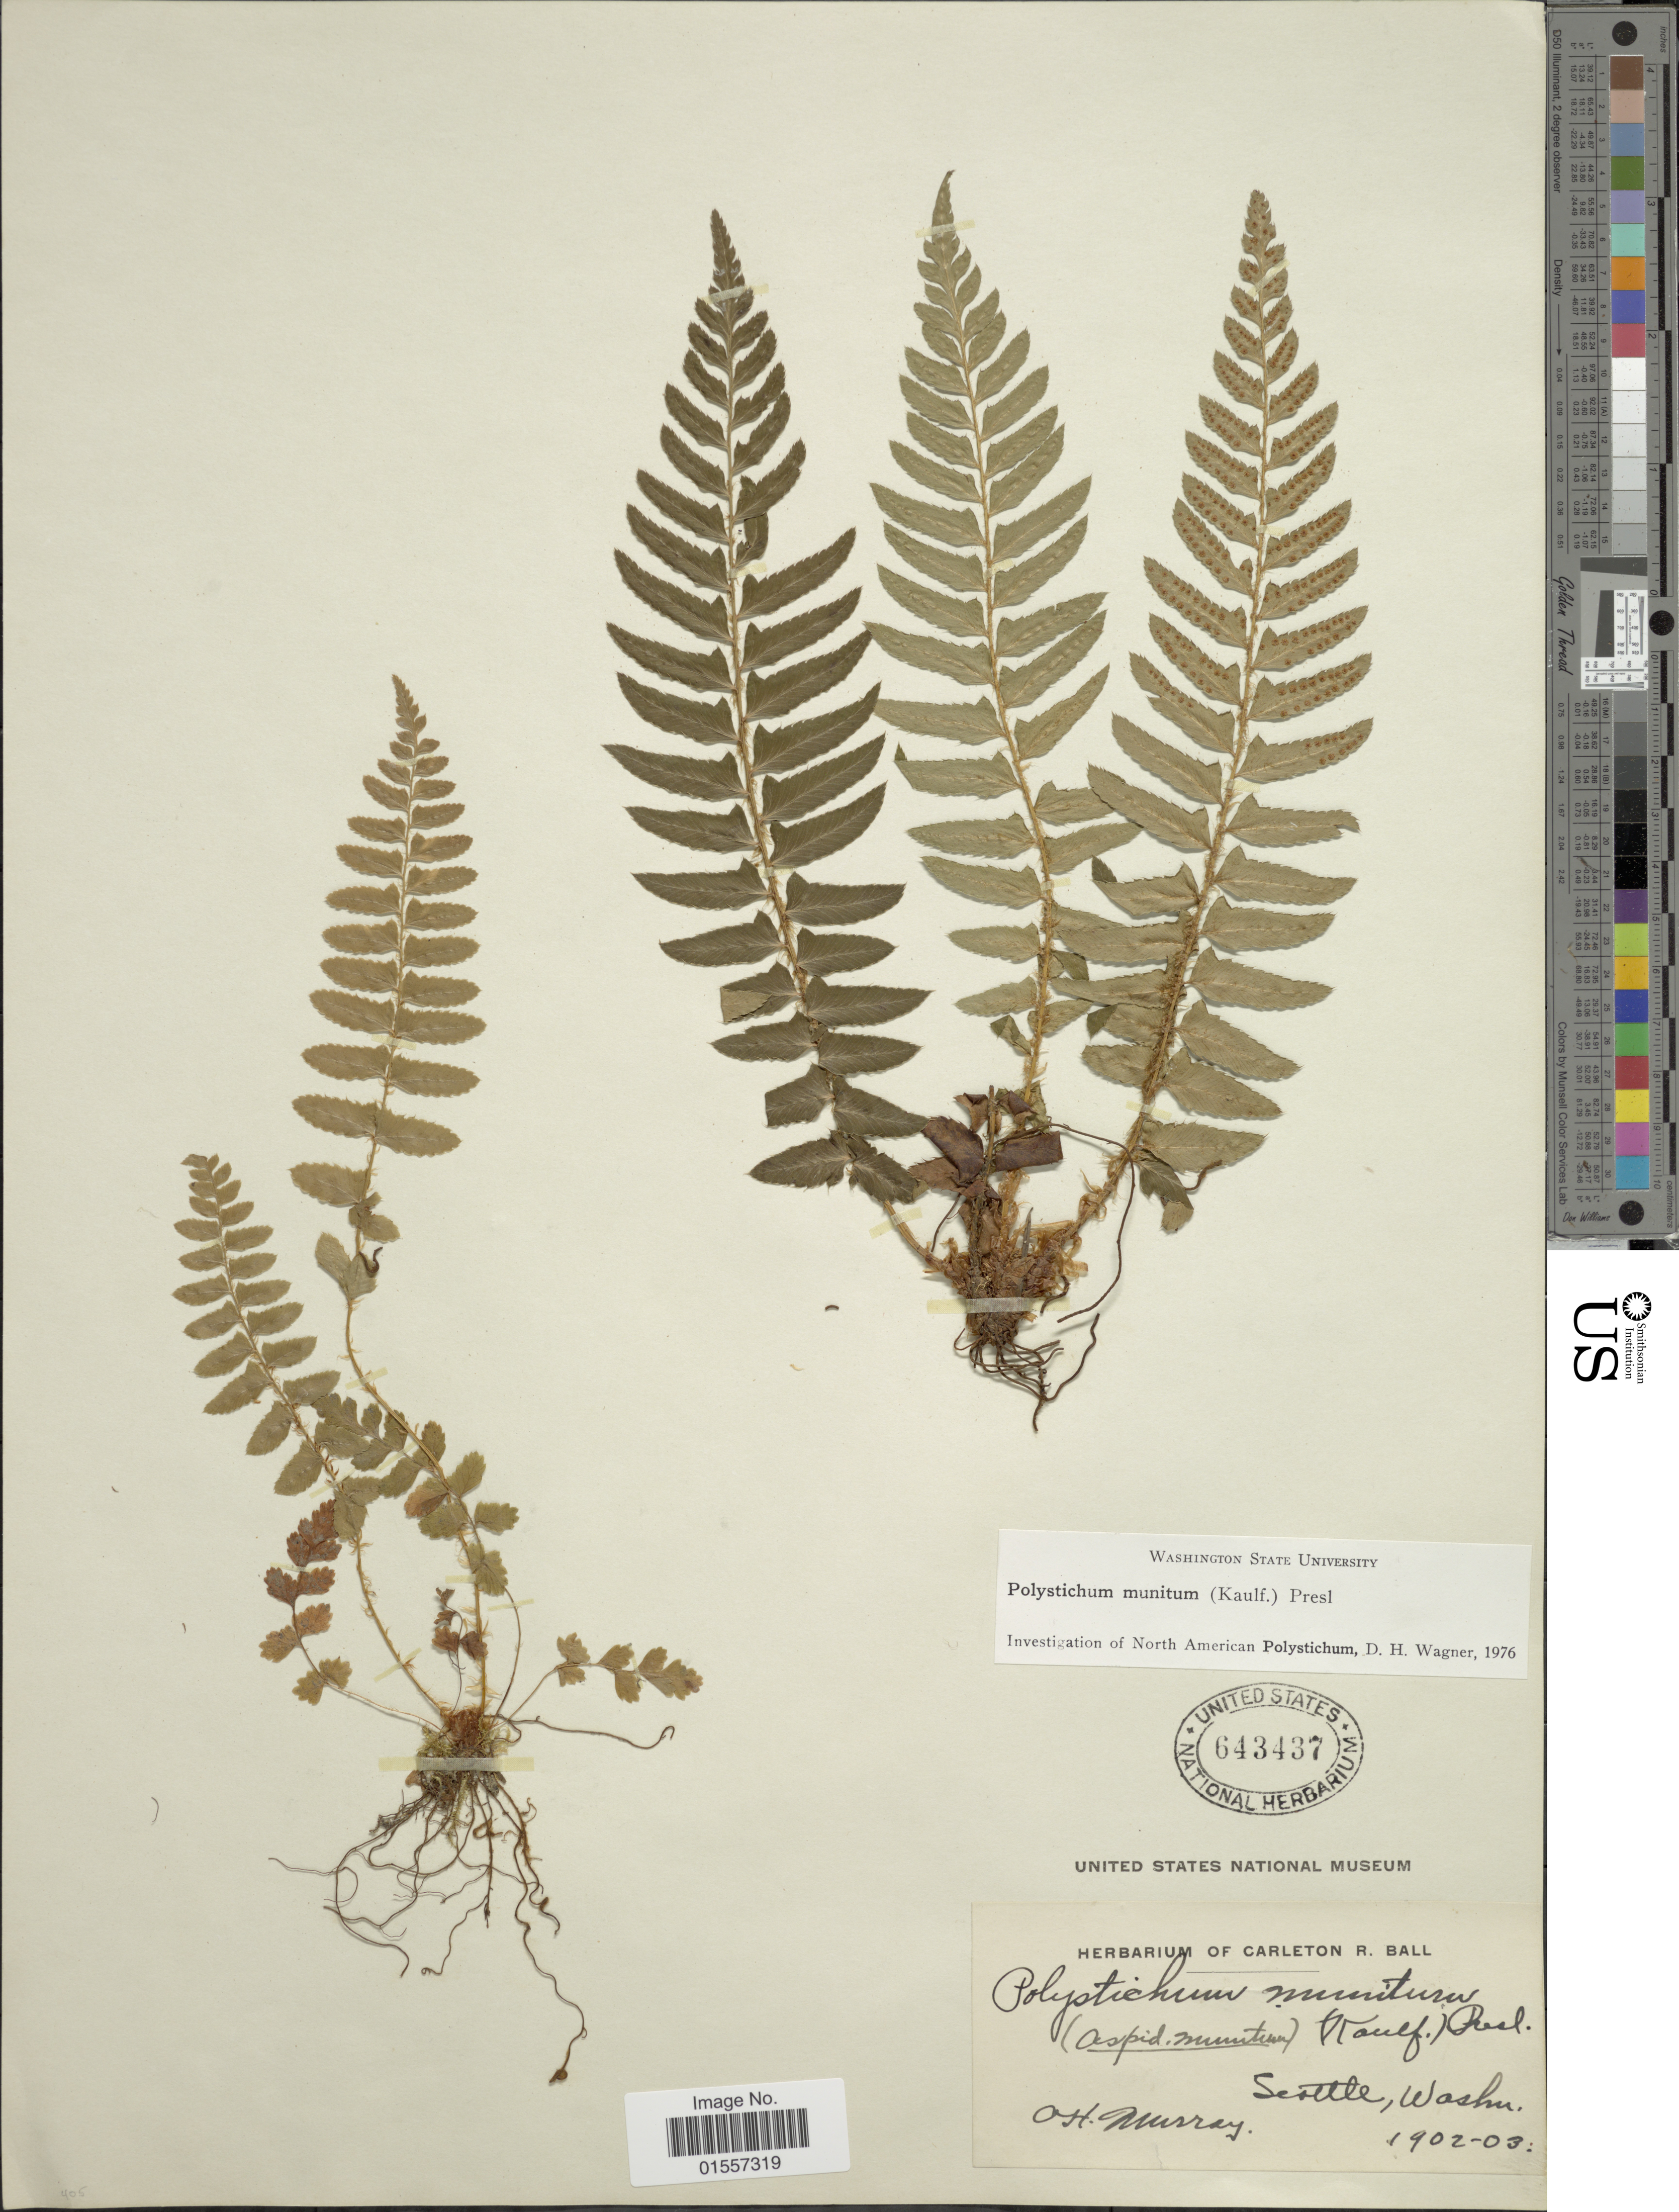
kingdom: Plantae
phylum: Tracheophyta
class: Polypodiopsida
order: Polypodiales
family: Dryopteridaceae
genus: Polystichum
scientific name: Polystichum munitum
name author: (Kaulf.) C. Presl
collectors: Murray, --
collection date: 1902-03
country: United States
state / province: Washington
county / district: King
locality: Seattle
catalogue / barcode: US 643437